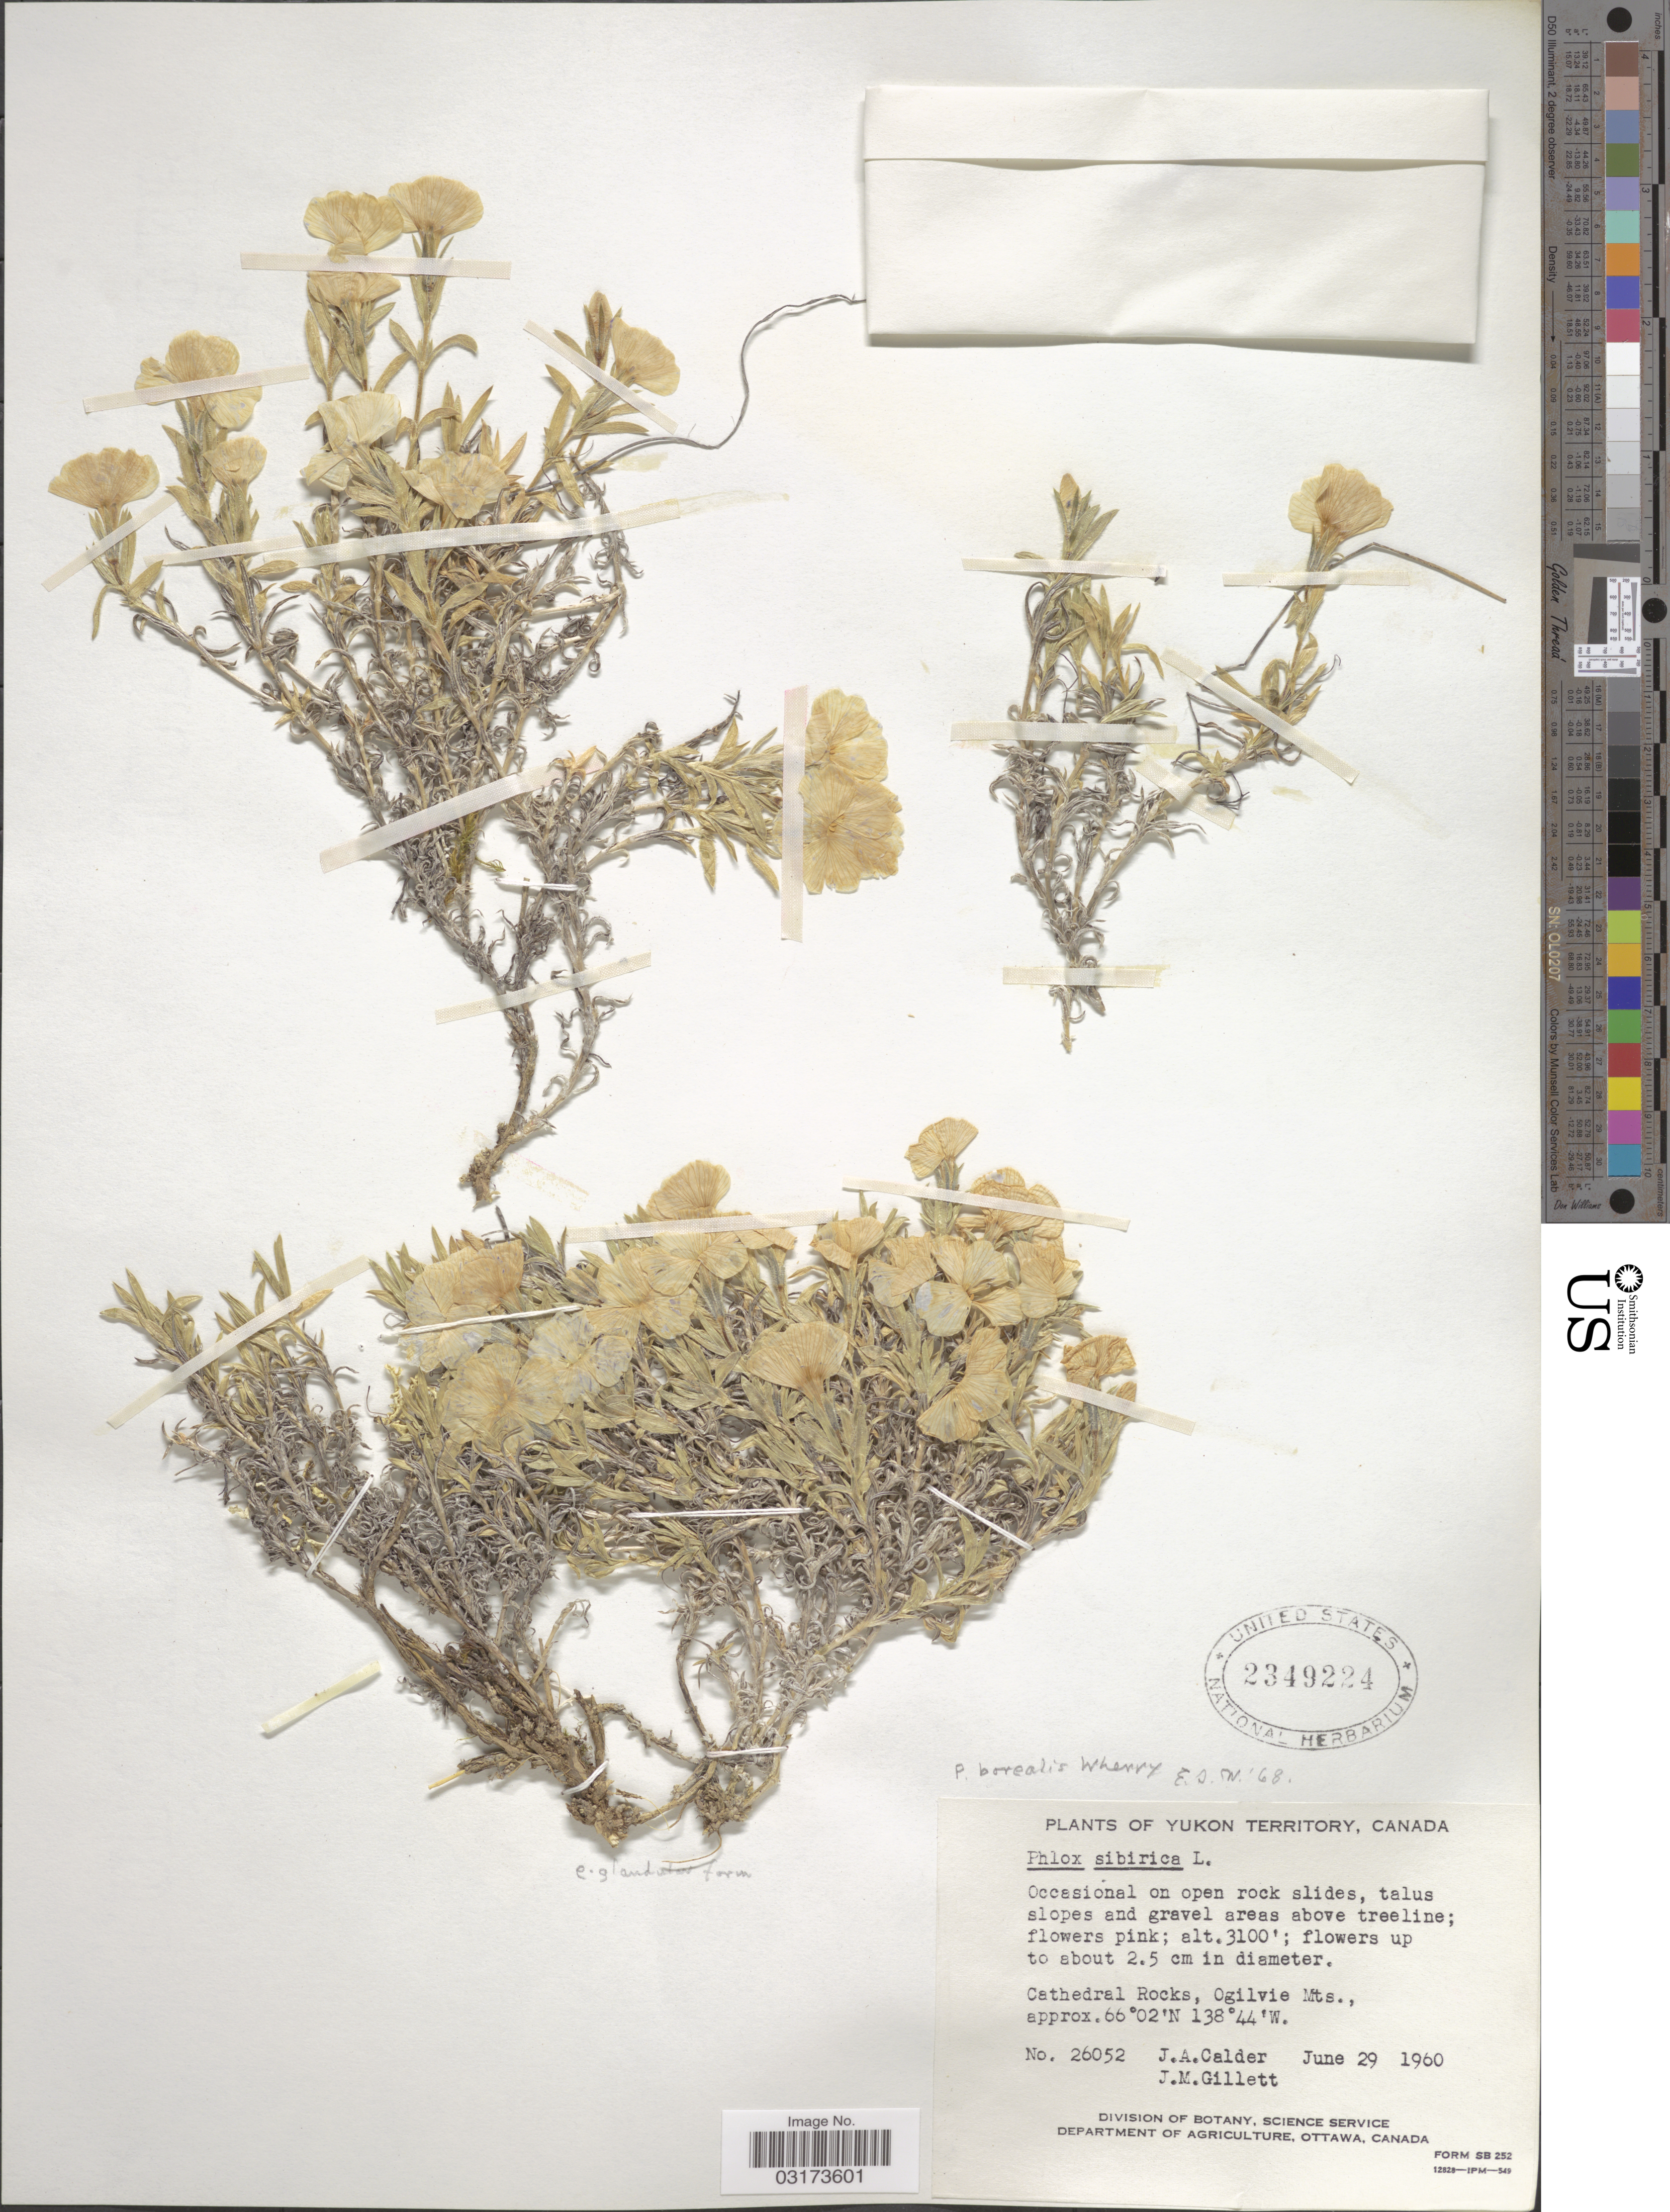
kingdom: Plantae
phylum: Tracheophyta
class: Magnoliopsida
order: Ericales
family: Polemoniaceae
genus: Phlox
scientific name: Phlox alaskensis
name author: Jordal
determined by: Mayfield, M. H.; Ferguson, C. J.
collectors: J. A. Calder & J. M. Gillett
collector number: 26052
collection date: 1960-06-29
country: Canada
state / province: Yukon Territory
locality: Cathedral Rocks, Ogilvie Mts.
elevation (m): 945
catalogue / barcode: US 2349224